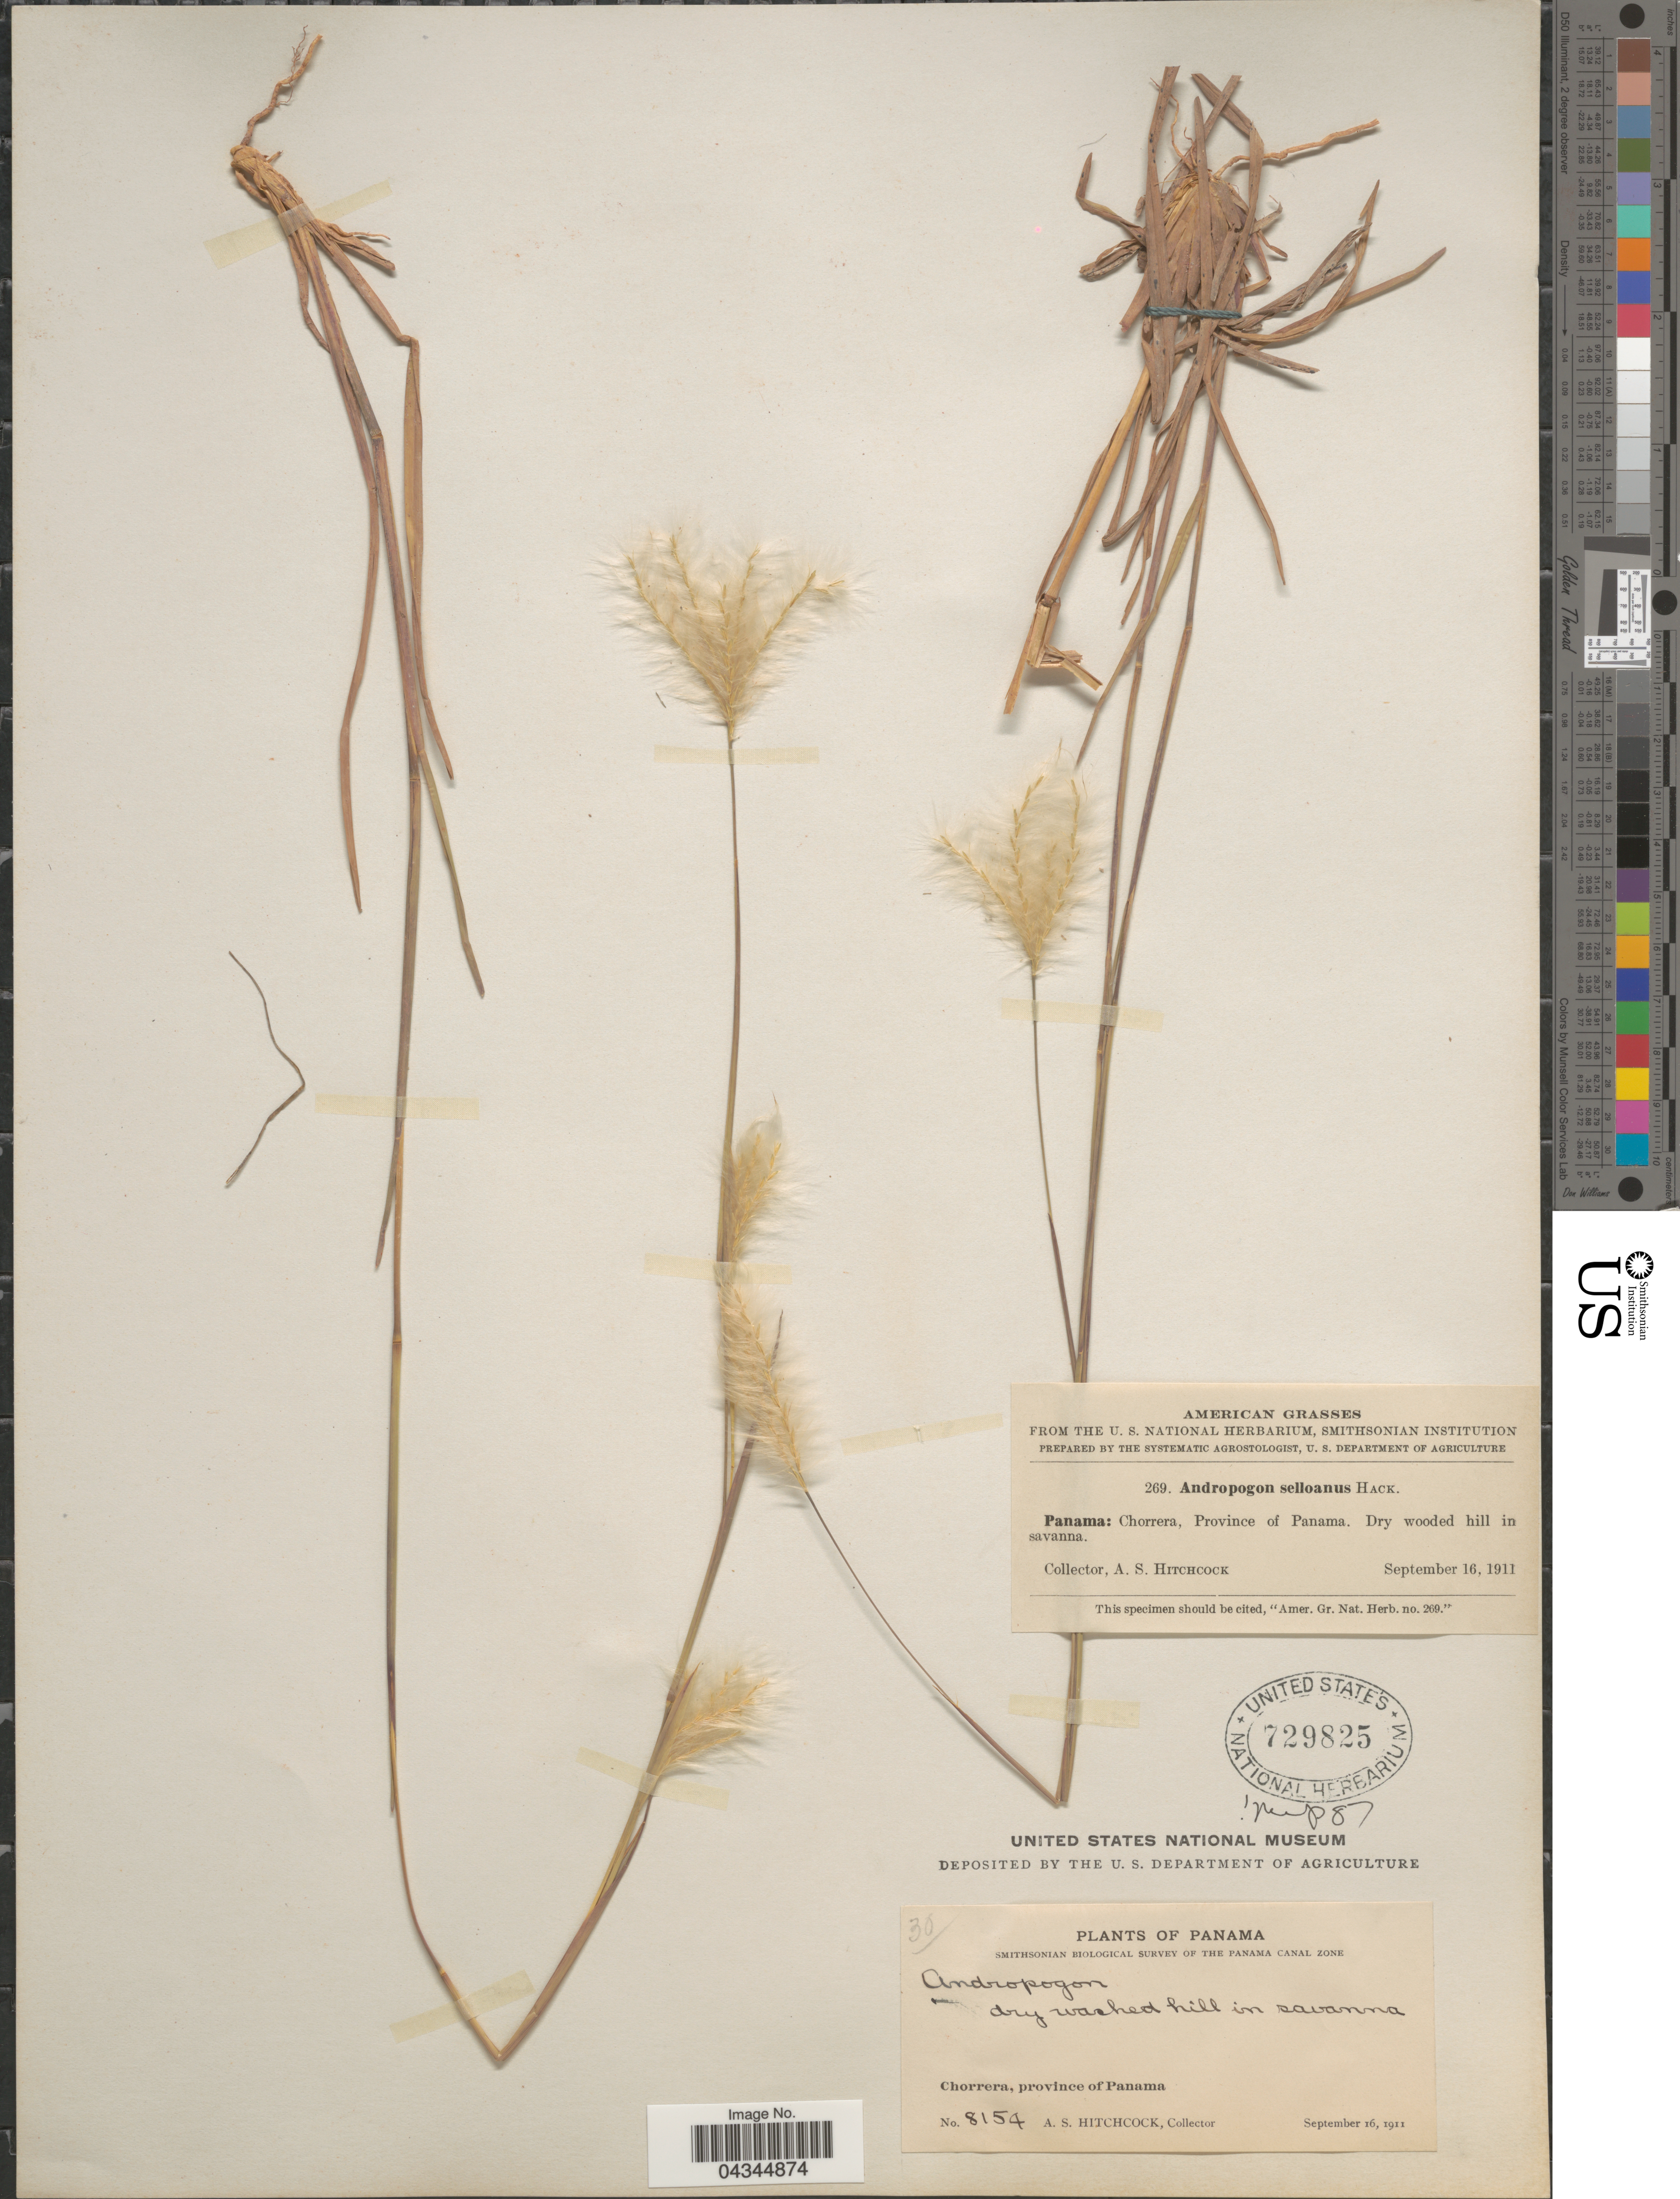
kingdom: Plantae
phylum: Tracheophyta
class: Liliopsida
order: Poales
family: Poaceae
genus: Andropogon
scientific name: Andropogon selloanus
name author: (Hack.) Hack.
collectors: A. S. Hitchcock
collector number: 8154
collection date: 1911-09-16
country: Panama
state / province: Panamá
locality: Chorrera. Smithsonian Biological Survey of the Panama Canal Zone.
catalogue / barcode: US 729825